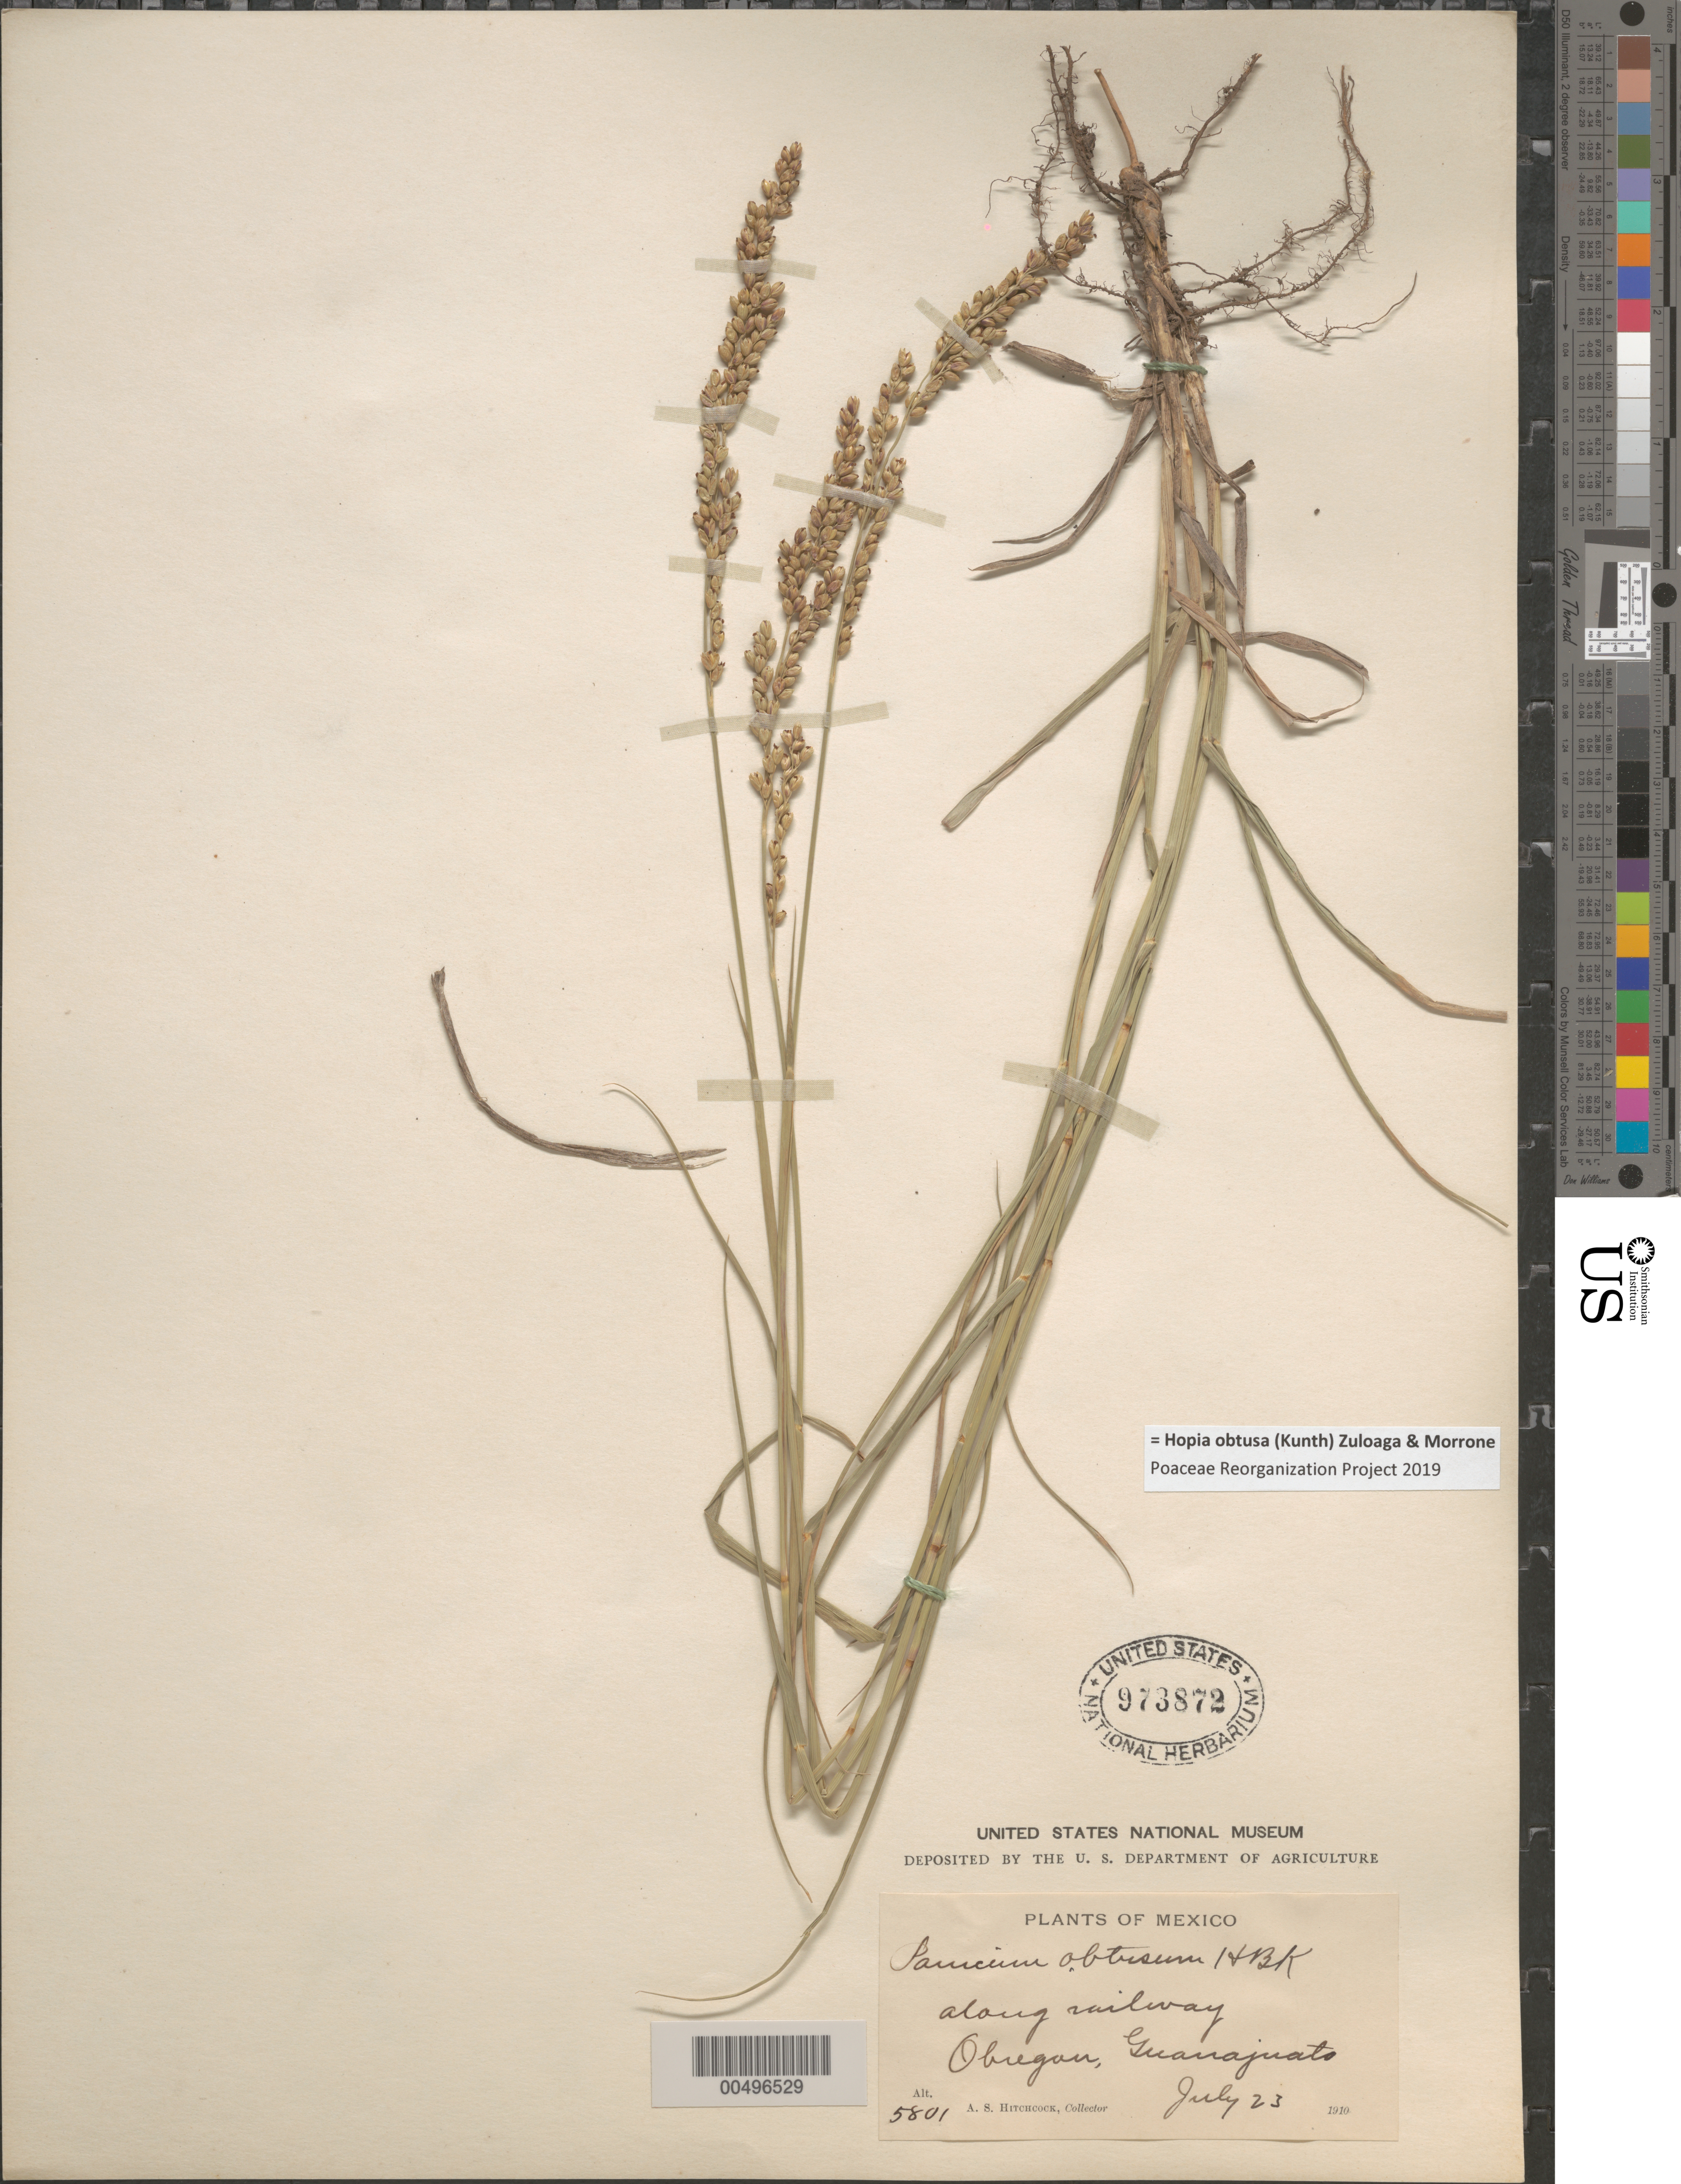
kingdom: Plantae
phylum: Tracheophyta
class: Liliopsida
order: Poales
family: Poaceae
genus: Panicum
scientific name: Panicum obtusum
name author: Kunth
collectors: A. S. Hitchcock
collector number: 5801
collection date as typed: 23 Jul 1910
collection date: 1910-07-23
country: Mexico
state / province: Guanajuato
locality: Obregon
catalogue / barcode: US 973872